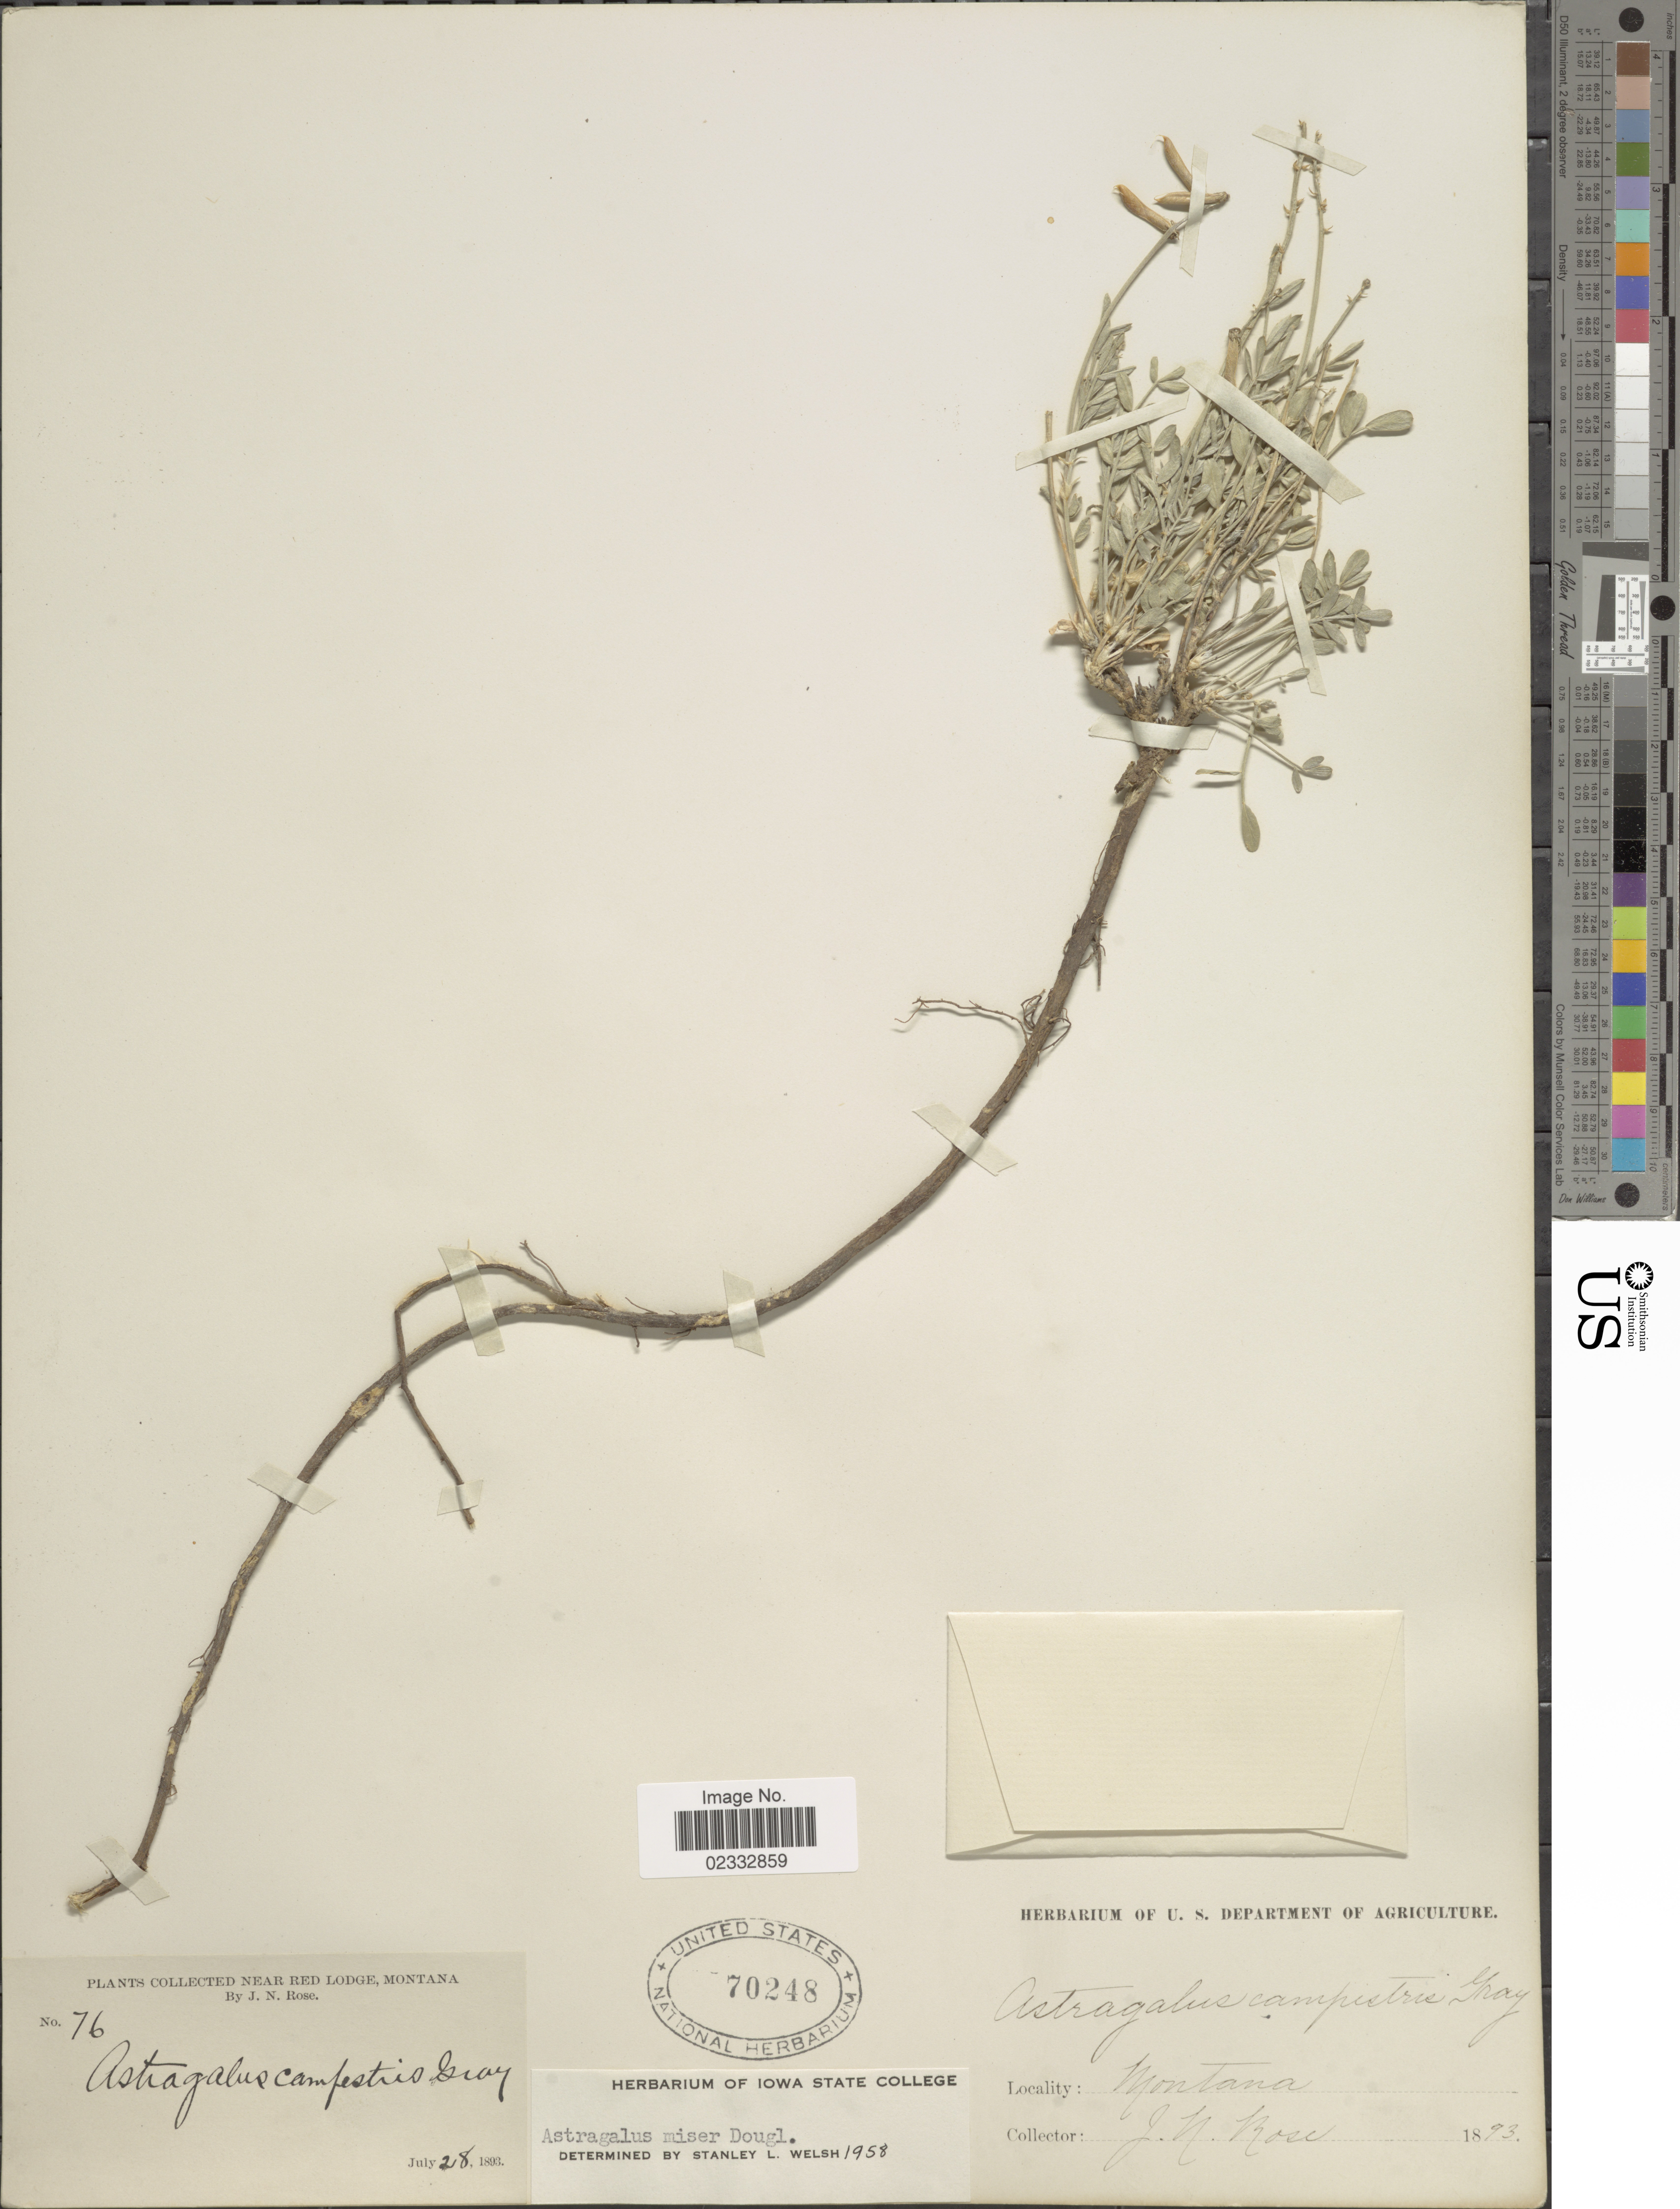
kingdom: Plantae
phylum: Tracheophyta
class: Magnoliopsida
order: Fabales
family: Fabaceae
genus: Astragalus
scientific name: Astragalus miser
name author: Douglas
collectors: J. N. Rose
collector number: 76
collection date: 1893-07-28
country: United States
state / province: Montana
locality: Near Red Lodge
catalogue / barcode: US 70248